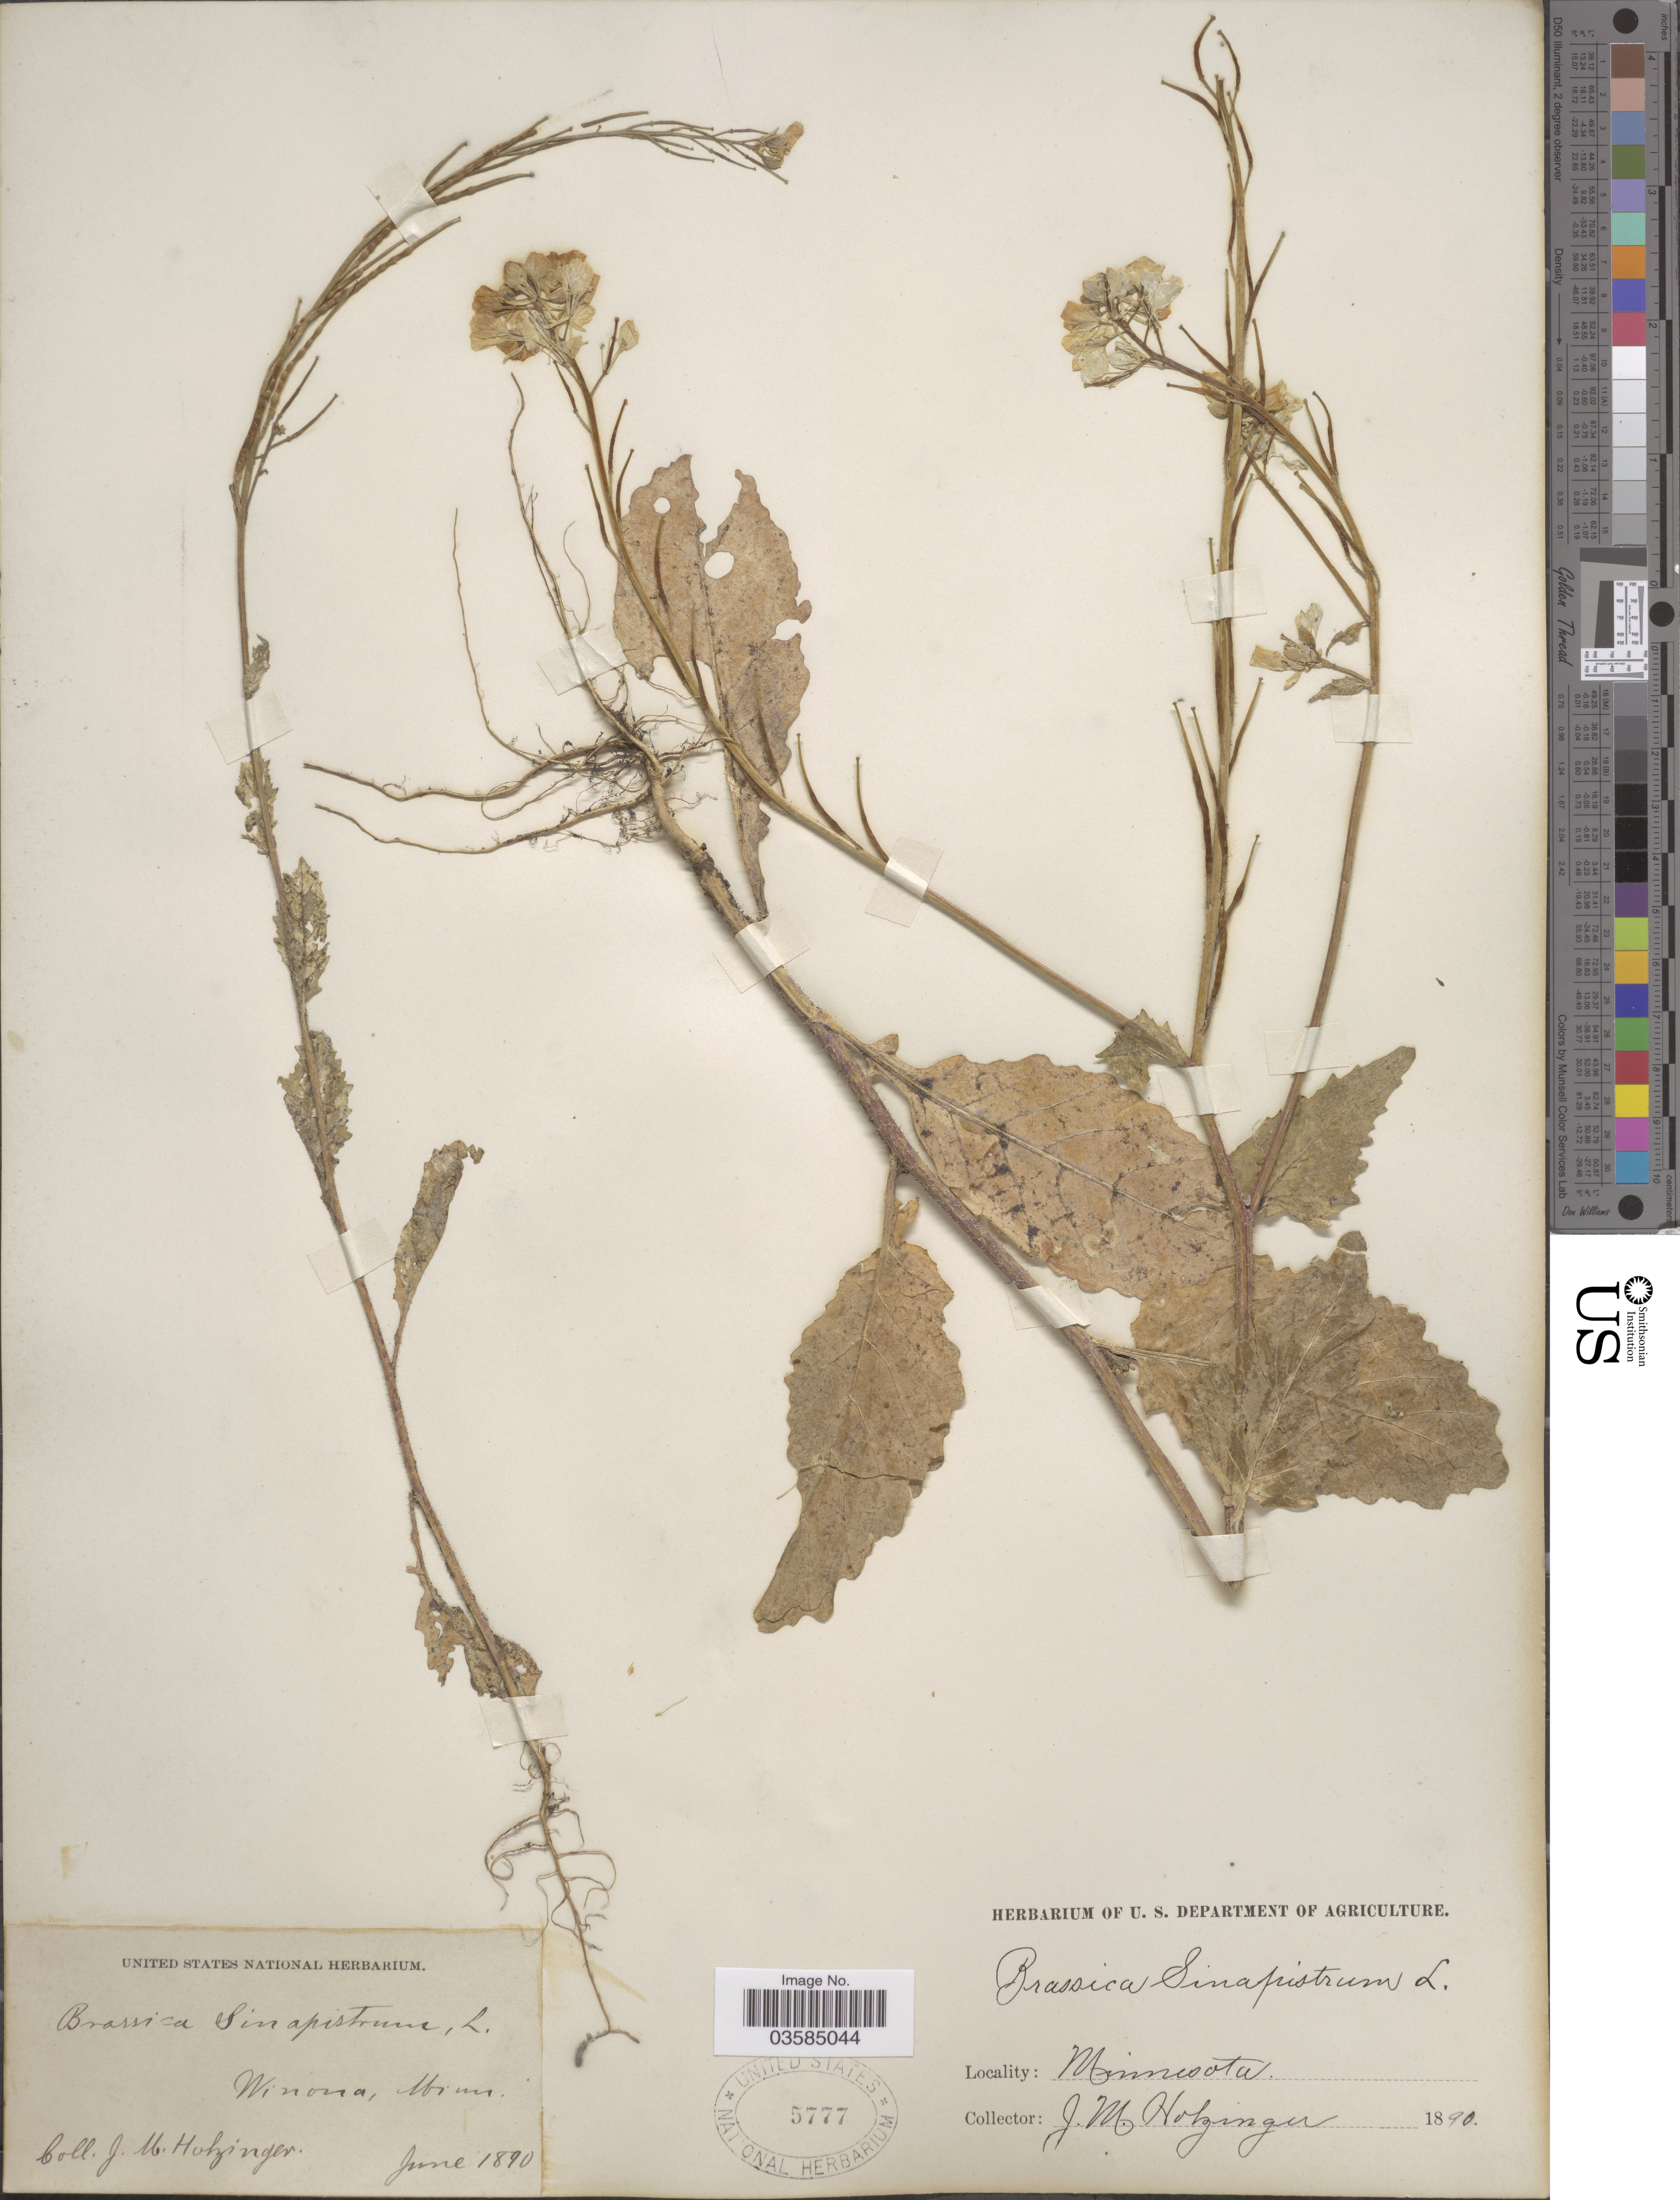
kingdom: Plantae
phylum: Tracheophyta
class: Magnoliopsida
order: Brassicales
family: Brassicaceae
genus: Brassica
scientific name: Brassica kaber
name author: (DC.) L.C. Wheeler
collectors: J. M. Holzinger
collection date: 1890-06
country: United States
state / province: Minnesota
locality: Winona.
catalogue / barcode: US 5777